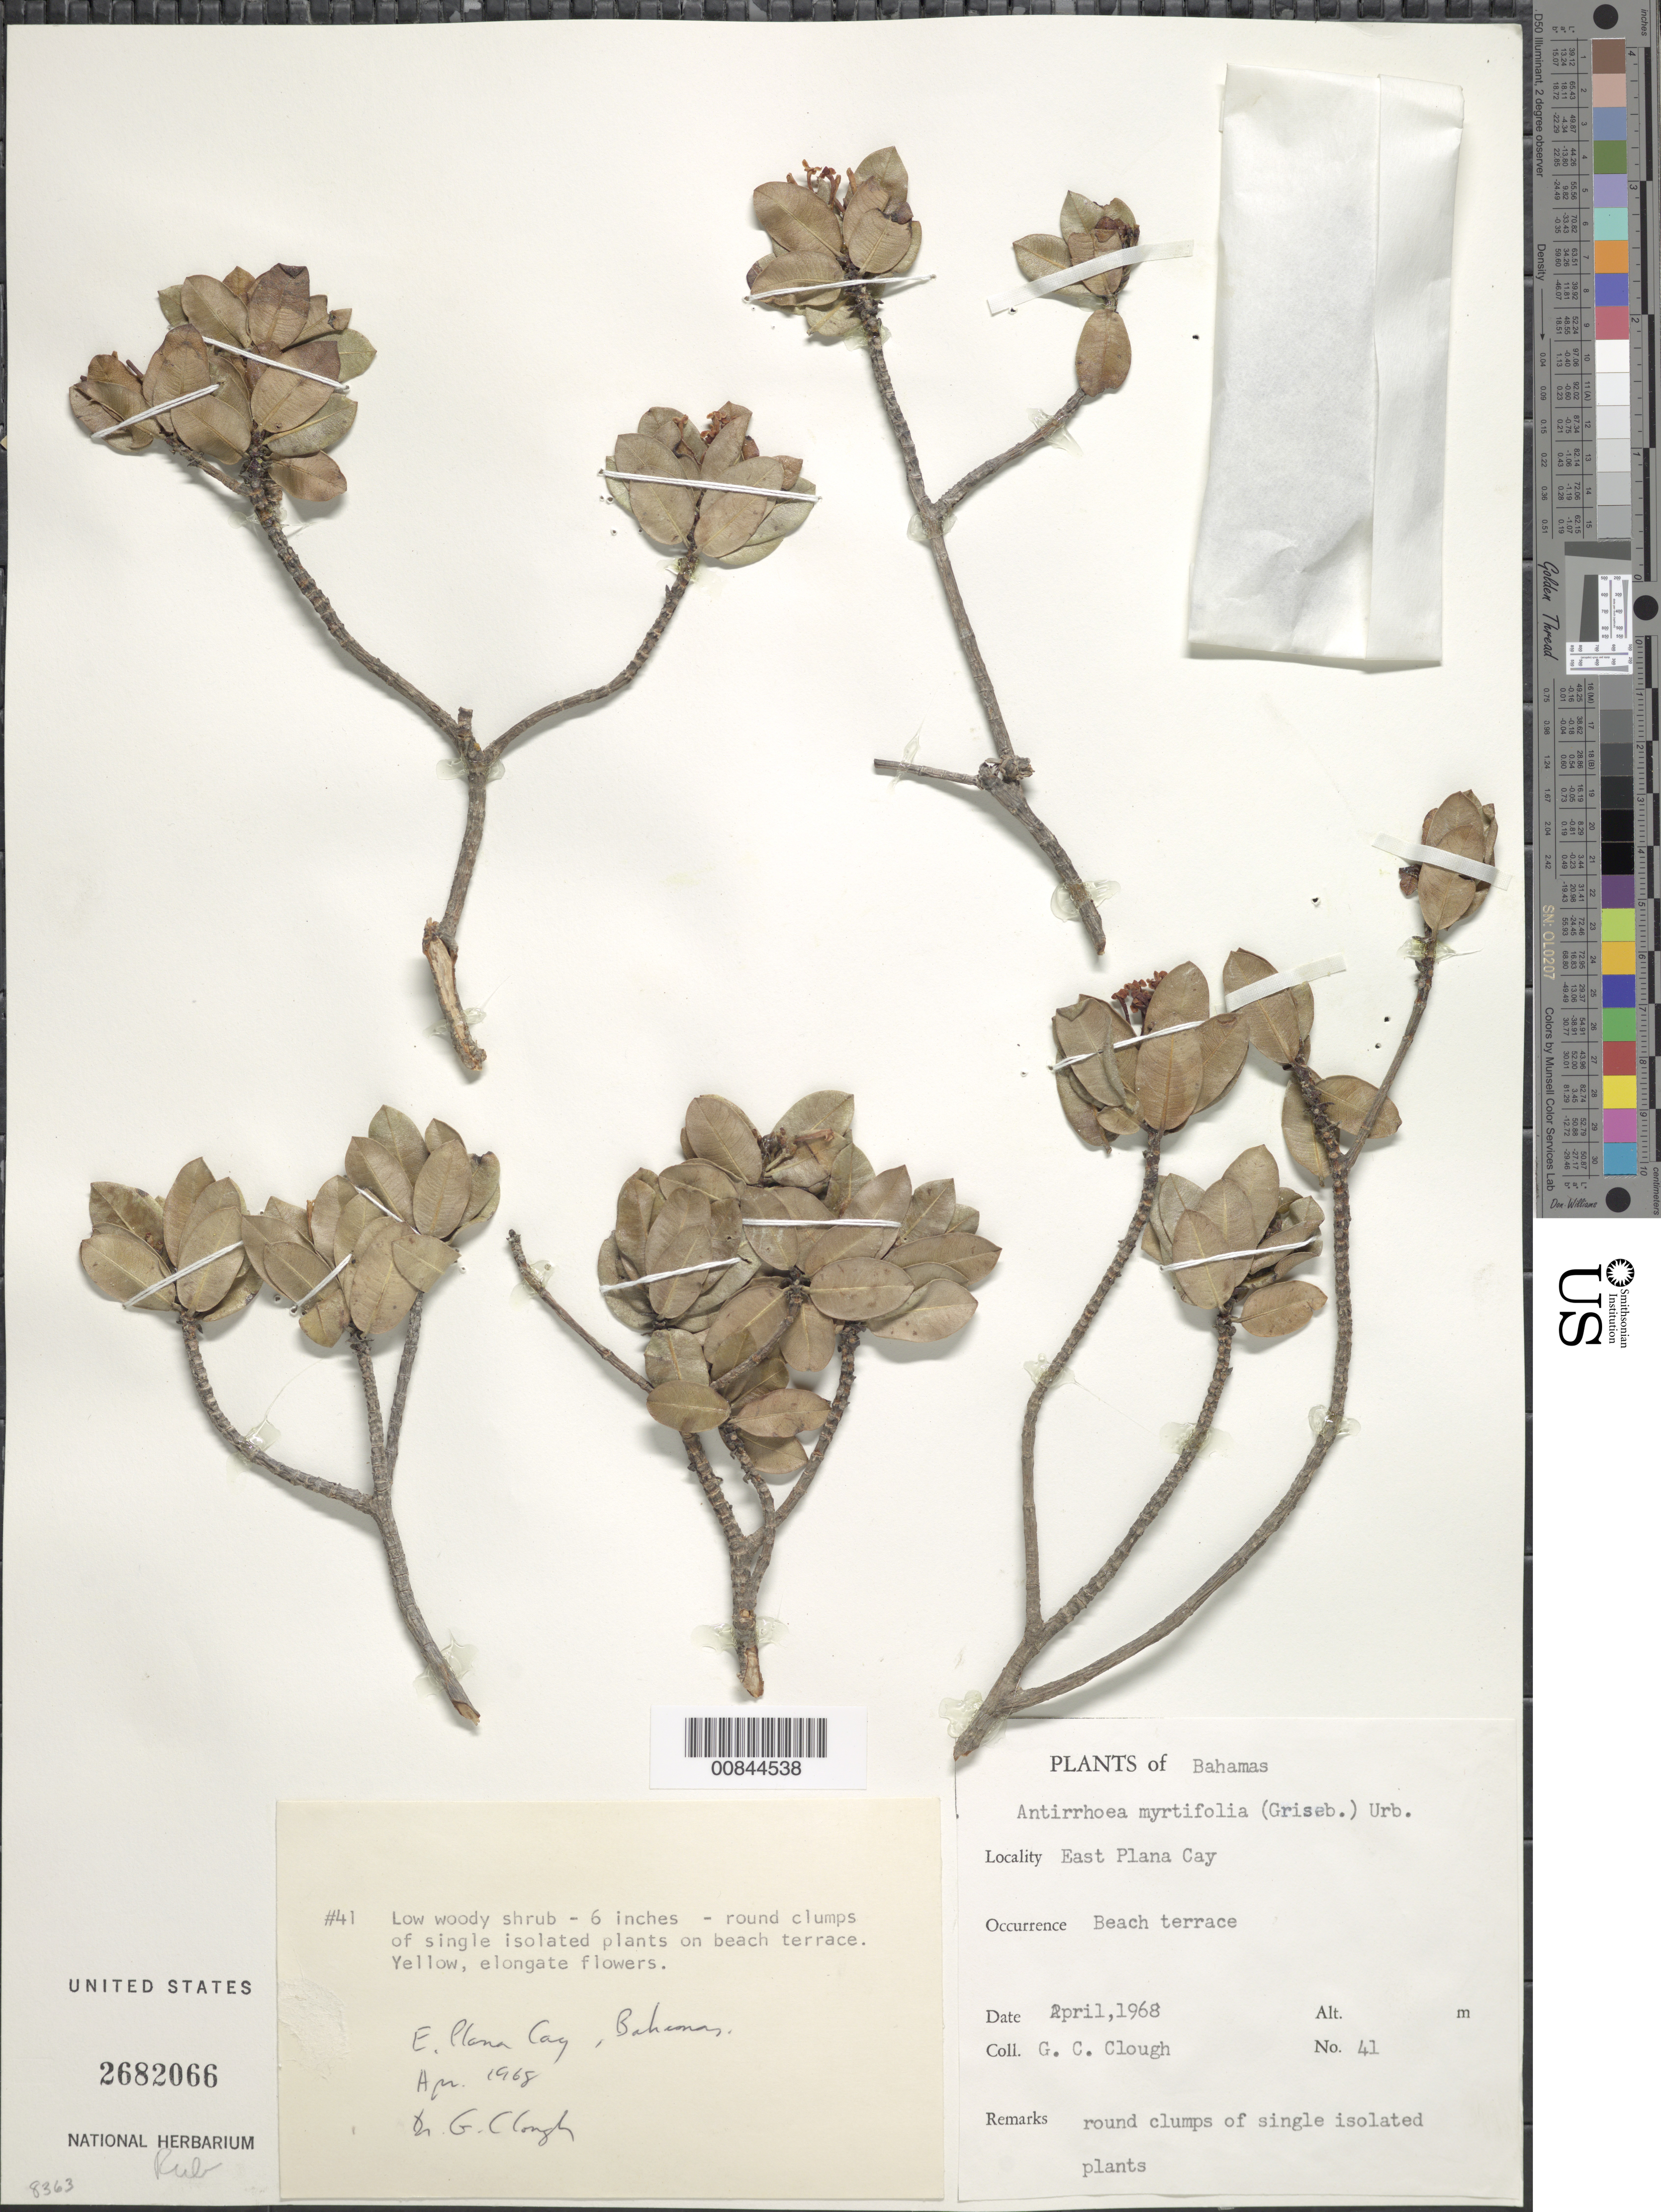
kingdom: Plantae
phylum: Tracheophyta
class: Magnoliopsida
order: Gentianales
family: Rubiaceae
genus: Stenostomum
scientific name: Stenostomum myrtifolium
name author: Griseb.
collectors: G. Clough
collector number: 41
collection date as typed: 02 Apr 1968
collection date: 1968-04-02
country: Bahamas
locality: East Plana Cay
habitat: Beach terrace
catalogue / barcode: US 2682066